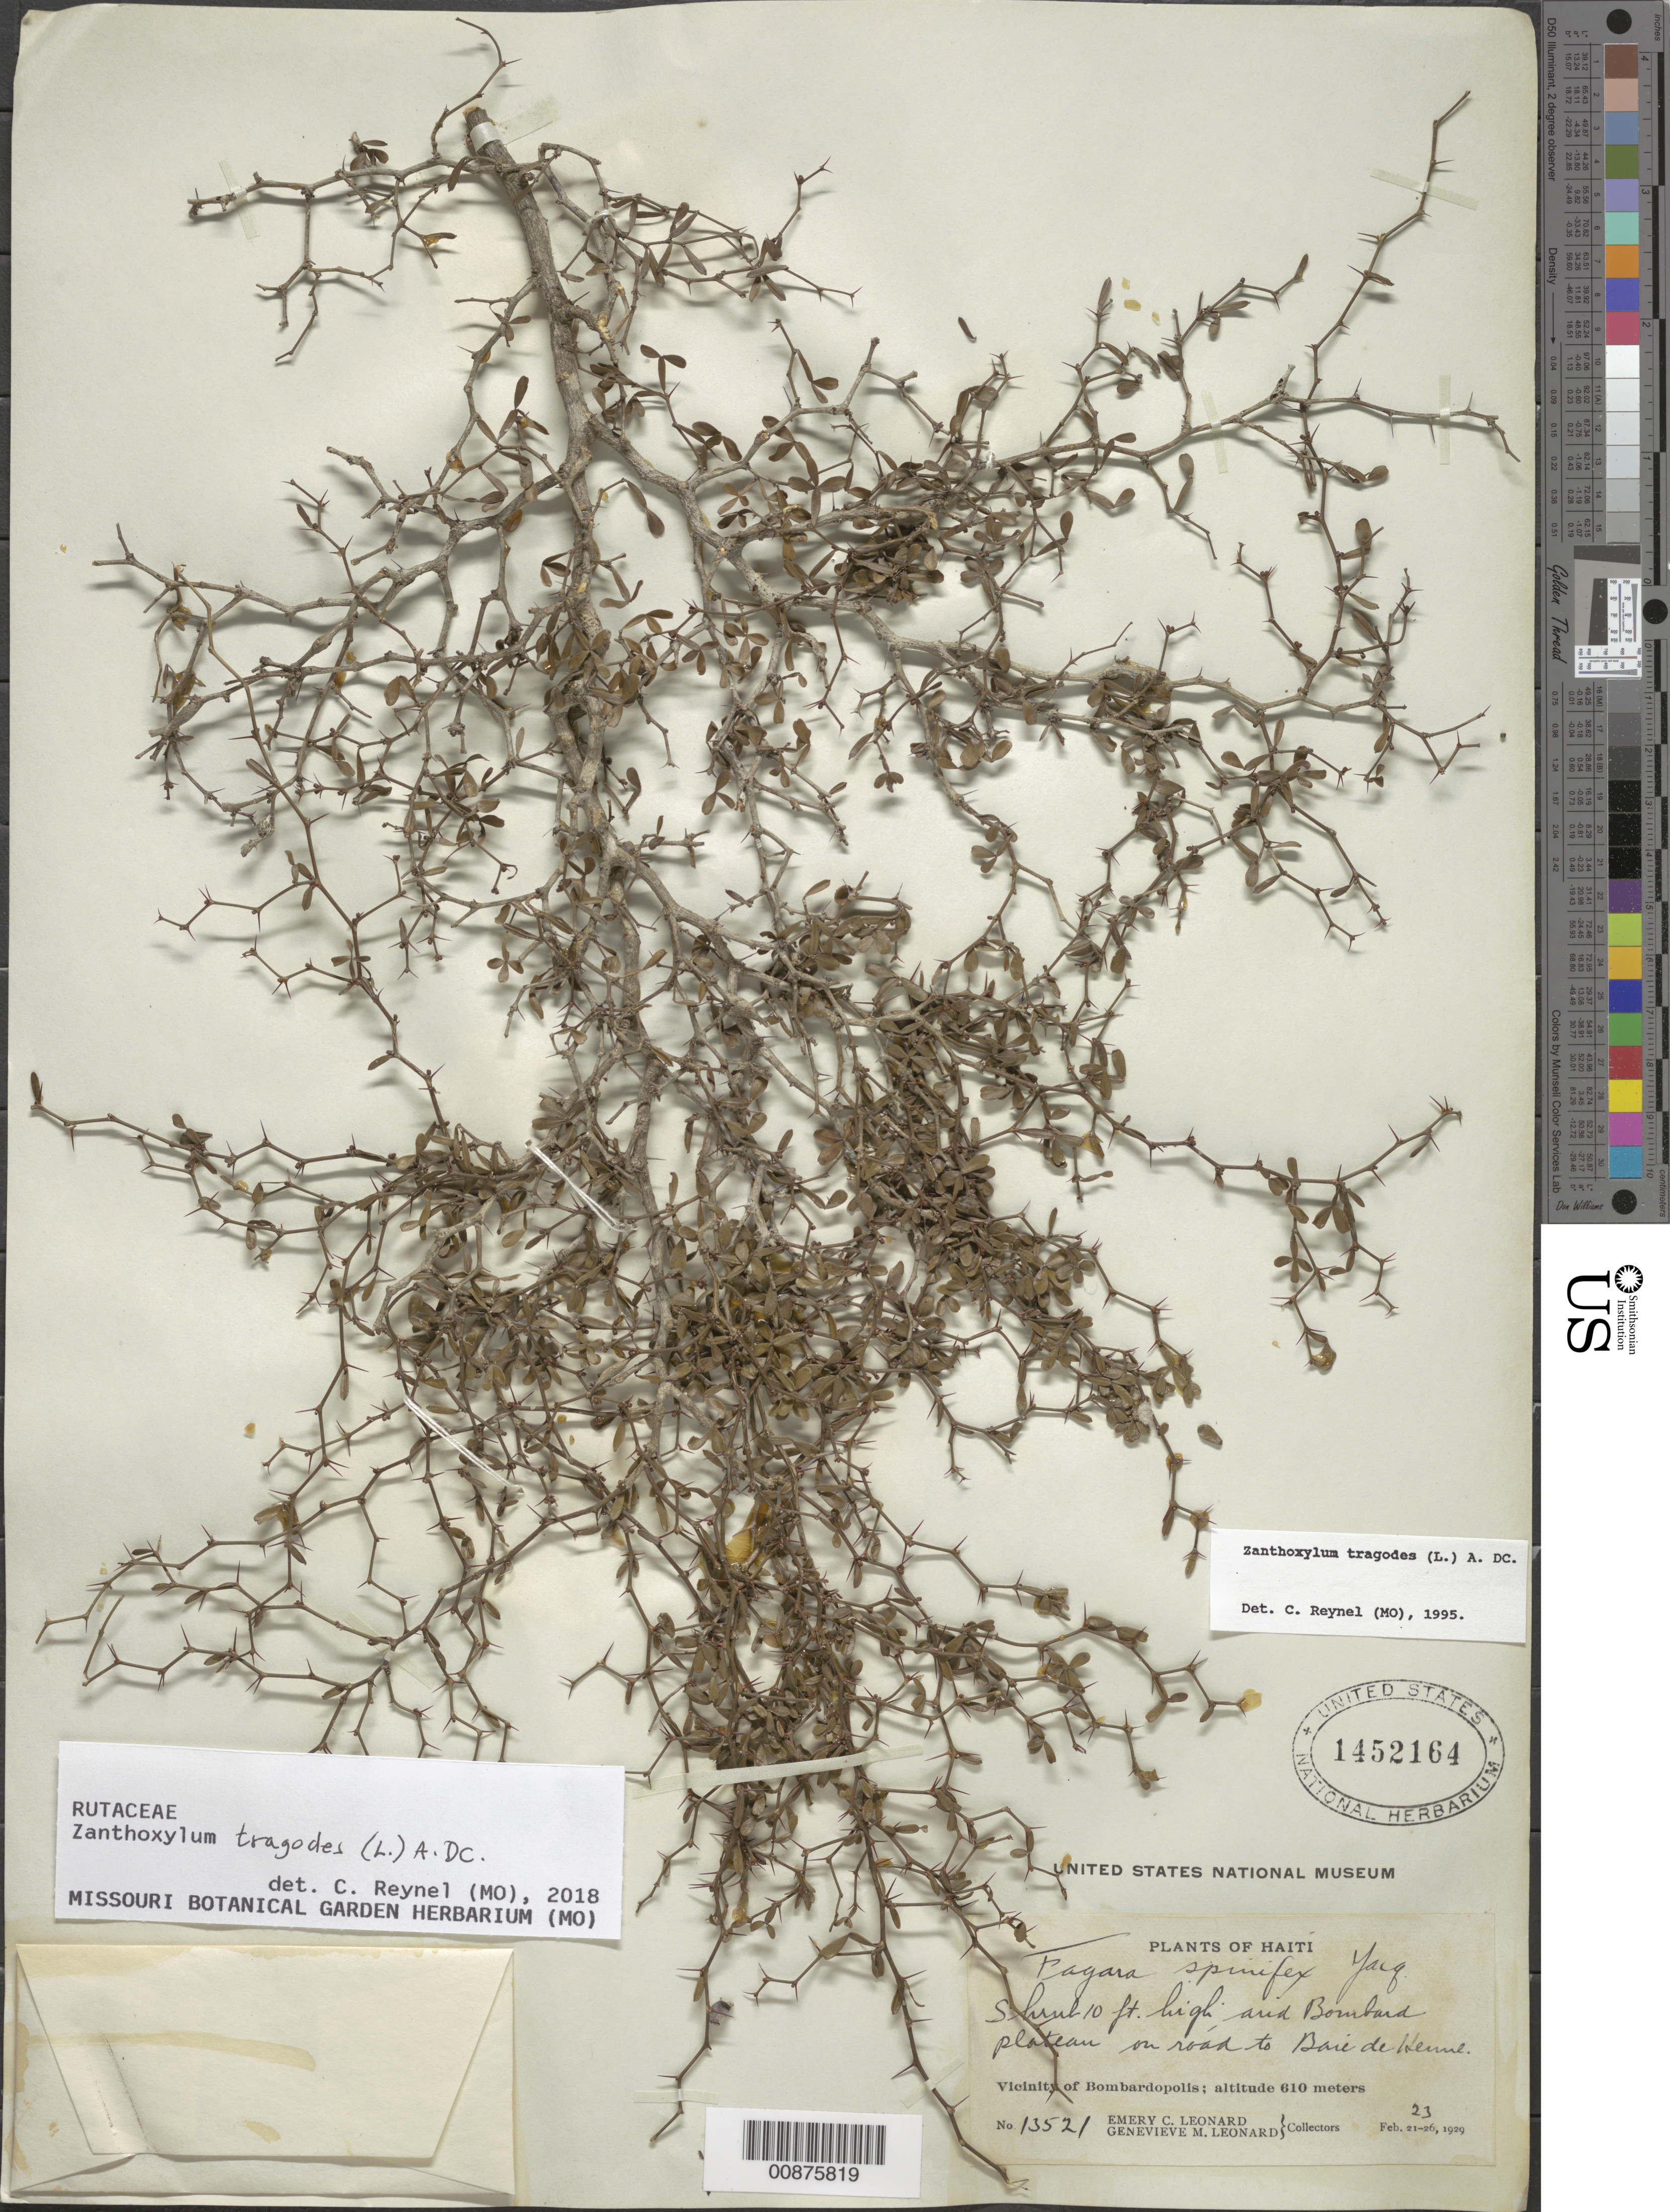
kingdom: Plantae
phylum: Tracheophyta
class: Magnoliopsida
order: Sapindales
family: Rutaceae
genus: Zanthoxylum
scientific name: Zanthoxylum tragodes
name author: (L.) DC.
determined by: Reynel, Carlos A., (MO), Missouri Botanical Garden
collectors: E. C. Leonard & G. M. Leonard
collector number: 13521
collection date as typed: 23 Feb 1929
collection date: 1929-02-23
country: Haiti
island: Hispaniola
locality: Vicinity of Bombardopolis, Bombard Plateau, on road to Baie de Herme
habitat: Arid plateau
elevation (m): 610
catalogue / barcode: US 1452164